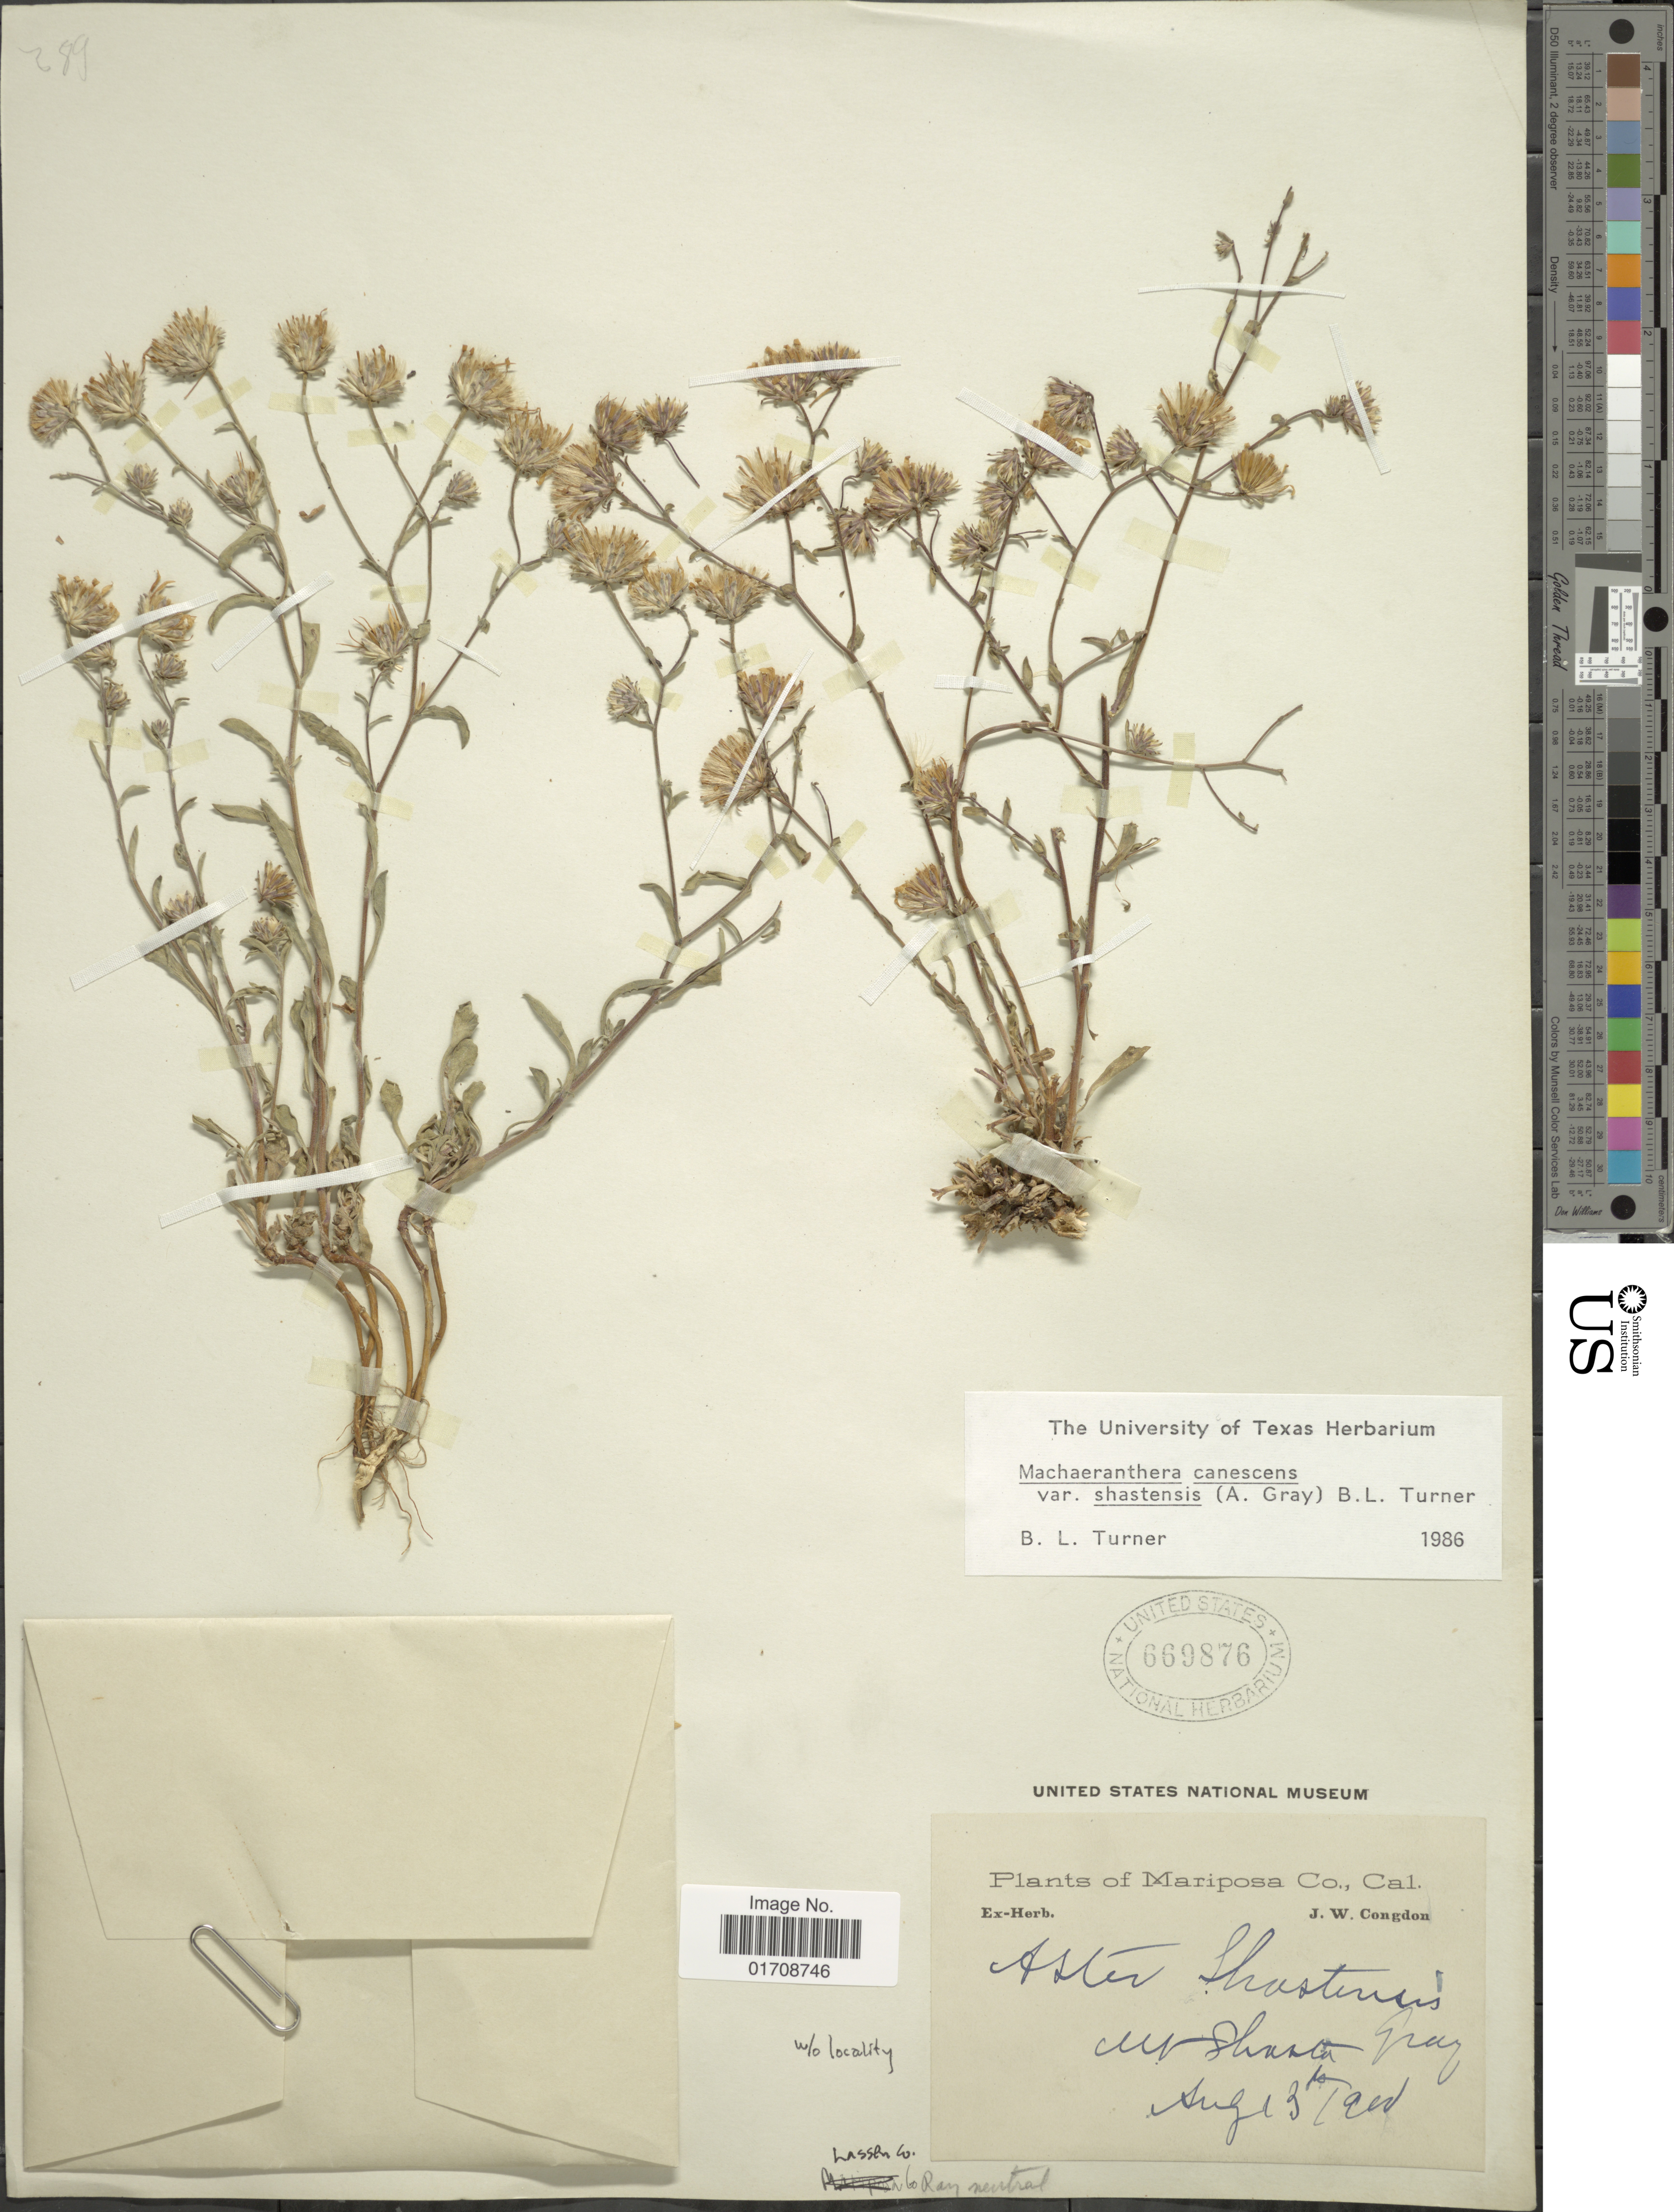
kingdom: Plantae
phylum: Tracheophyta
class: Magnoliopsida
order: Asterales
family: Asteraceae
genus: Machaeranthera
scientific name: Machaeranthera canescens var. shastensis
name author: (A. Gray) B.L. Turner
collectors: J. W. Congdon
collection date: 1900-08-13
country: United States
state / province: California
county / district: Mariposa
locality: Mariposa Co., Mt. Shasta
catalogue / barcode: US 669876